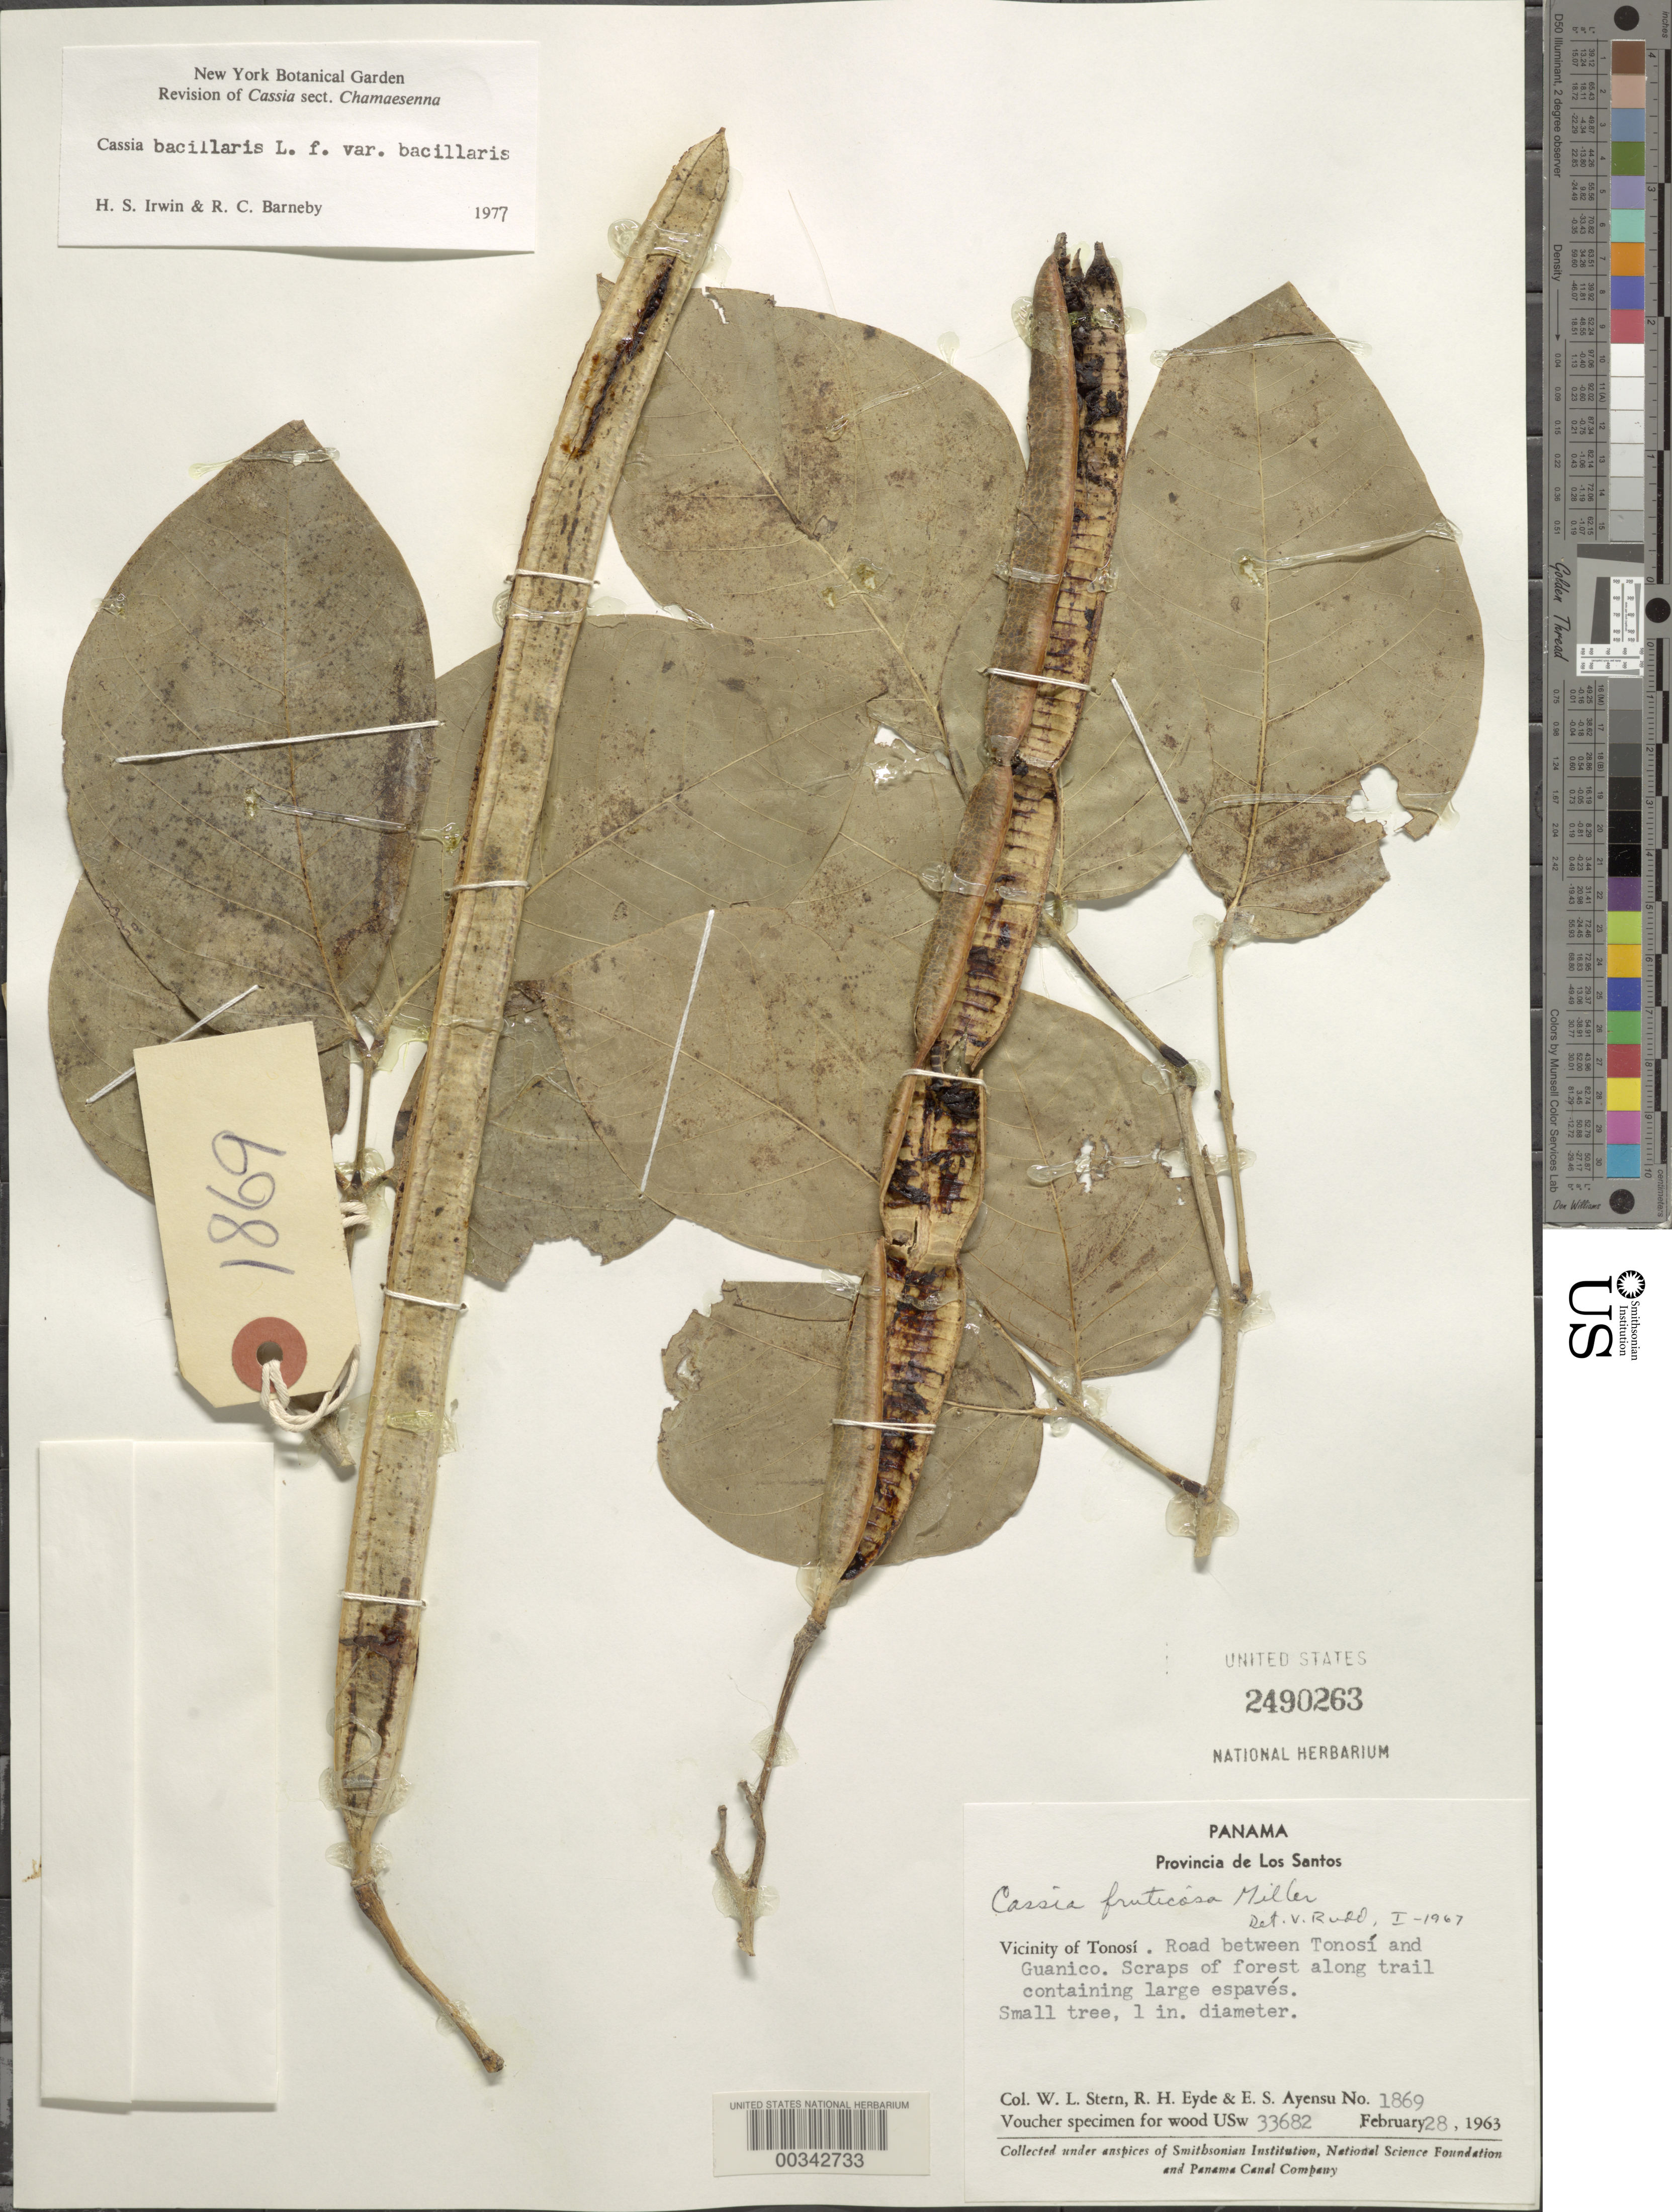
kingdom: Plantae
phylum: Tracheophyta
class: Magnoliopsida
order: Fabales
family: Fabaceae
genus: Senna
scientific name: Senna bacillaris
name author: (L. f.) H.S. Irwin & Barneby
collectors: W. L. Stern, R. H. Eyde & E. S. Ayensu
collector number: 1869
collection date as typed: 28 Feb 1963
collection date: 1963-02-28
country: Panama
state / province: Los Santos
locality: Vicinity of Tonosi, road between Tonosi and Guanico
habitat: Scraps of forest along trail containing large espaves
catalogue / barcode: US 2490263